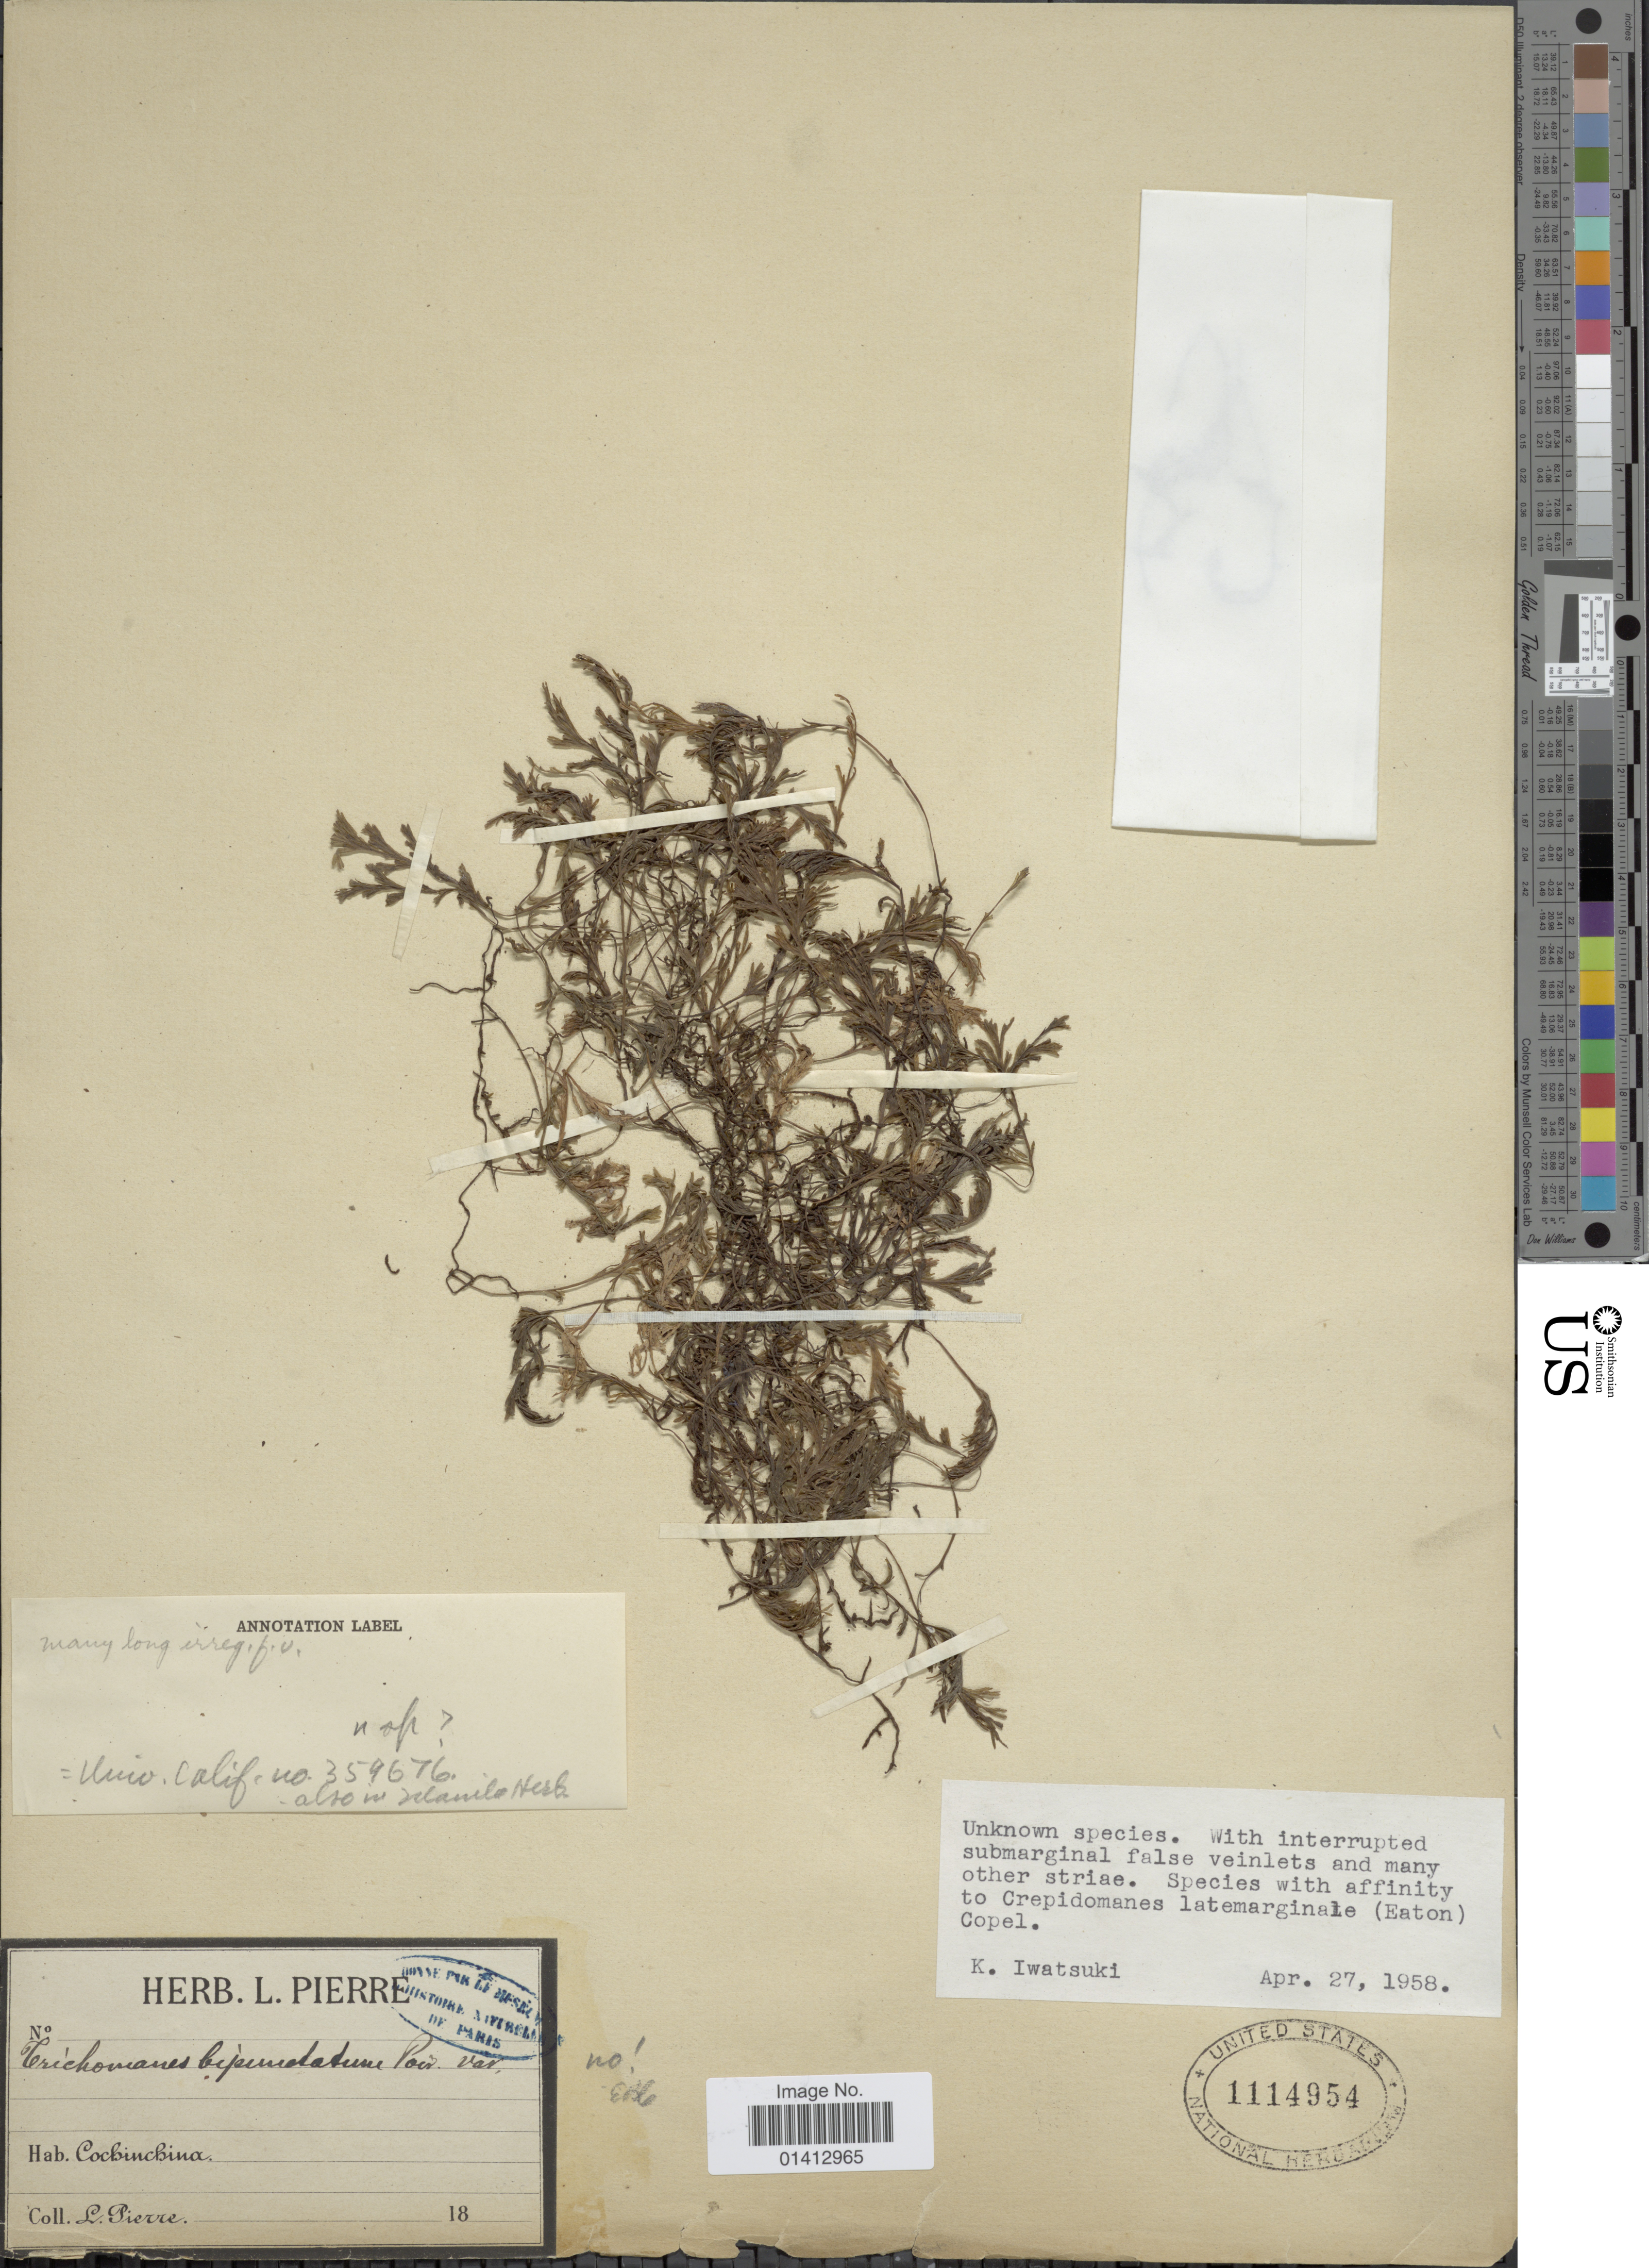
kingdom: Plantae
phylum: Tracheophyta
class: Polypodiopsida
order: Hymenophyllales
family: Hymenophyllaceae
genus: Crepidomanes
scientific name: Crepidomanes sp.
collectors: L. Pierre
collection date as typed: Transcribed d/m/y: //18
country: Vietnam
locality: Cochinchina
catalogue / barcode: US 1114954